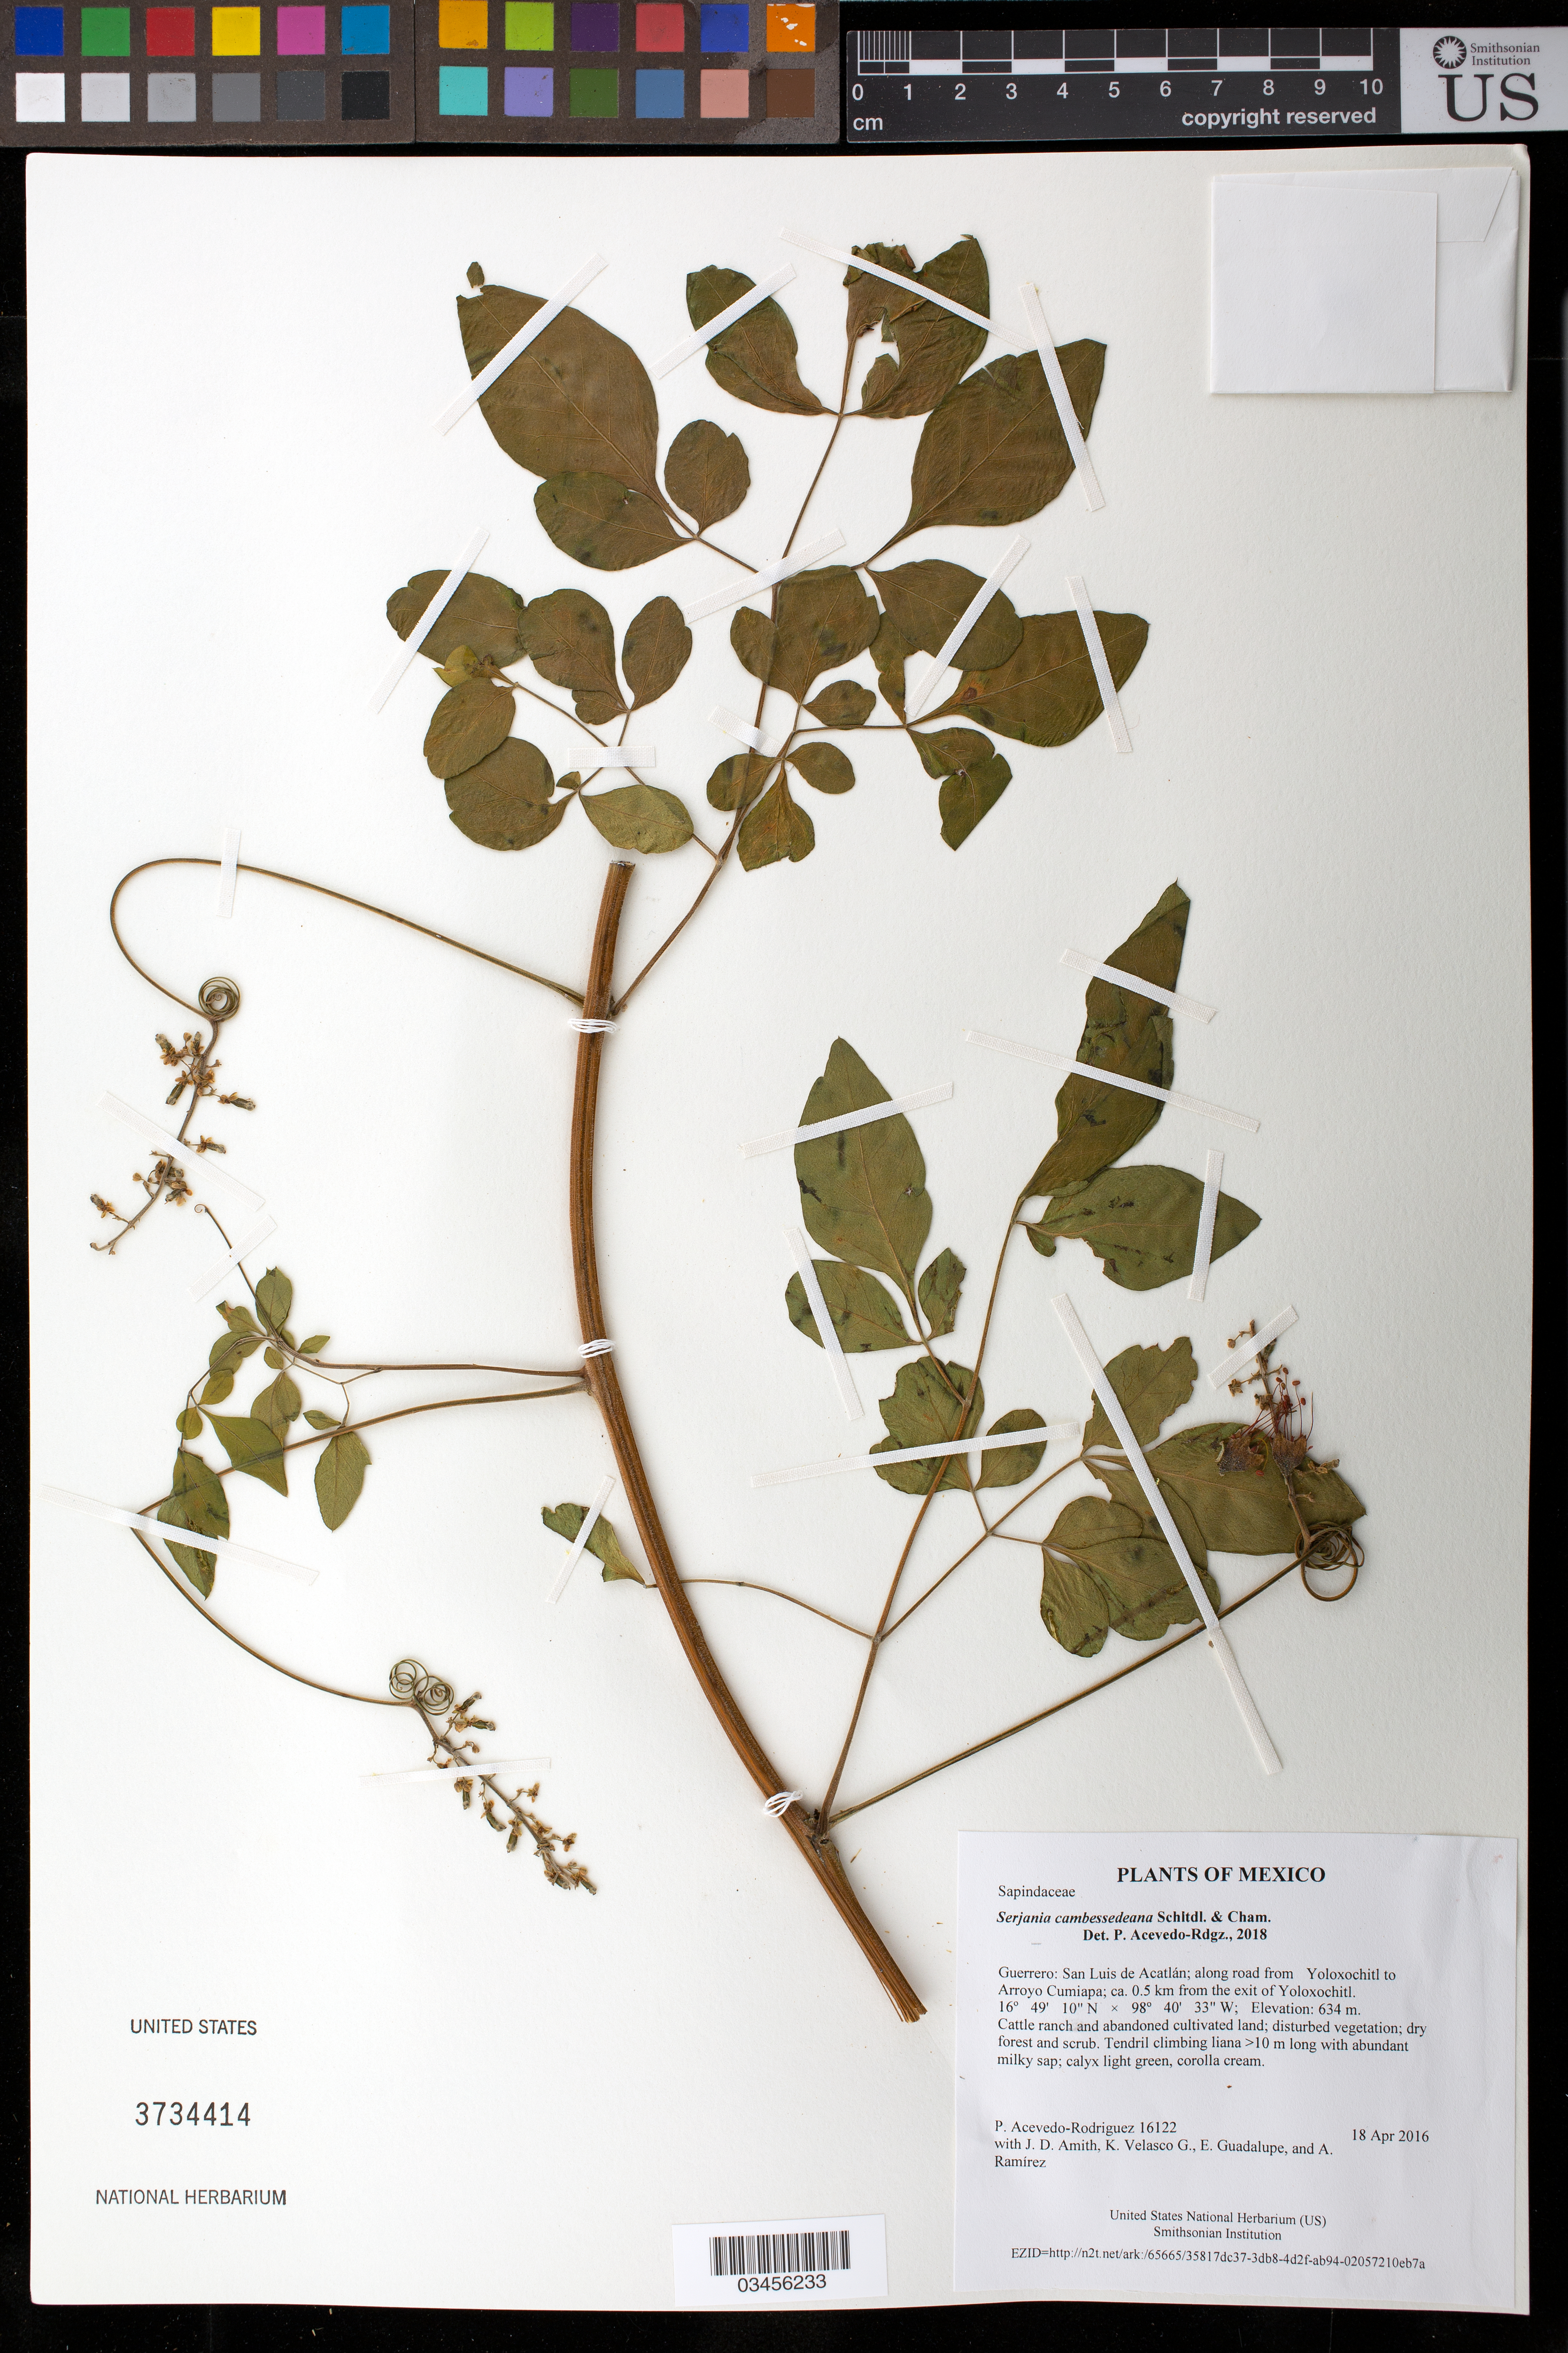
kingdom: Plantae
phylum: Tracheophyta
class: Magnoliopsida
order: Sapindales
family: Sapindaceae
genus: Serjania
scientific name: Serjania cambessediana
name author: Schltdl. & Cham.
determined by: Acevedo-Rodríguez, P., (BOT), Smithsonian Institution - National Museum of Natural History (UNITED STATES)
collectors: P. Acevedo-Rodr., J. D. Amith, K. Velasco G., E. Guadalupe & A. Ramírez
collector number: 16122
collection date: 2016-04-18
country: Mexico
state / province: Guerrero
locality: San Luis de Acatlán; along road from Yoloxochitl to Arroyo Cumiapa; ca. 0.5 km from the exit of Yoloxochitl.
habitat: Cattle ranch and abandoned cultivated land; disturbed vegetation; dry forest and scrub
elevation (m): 634